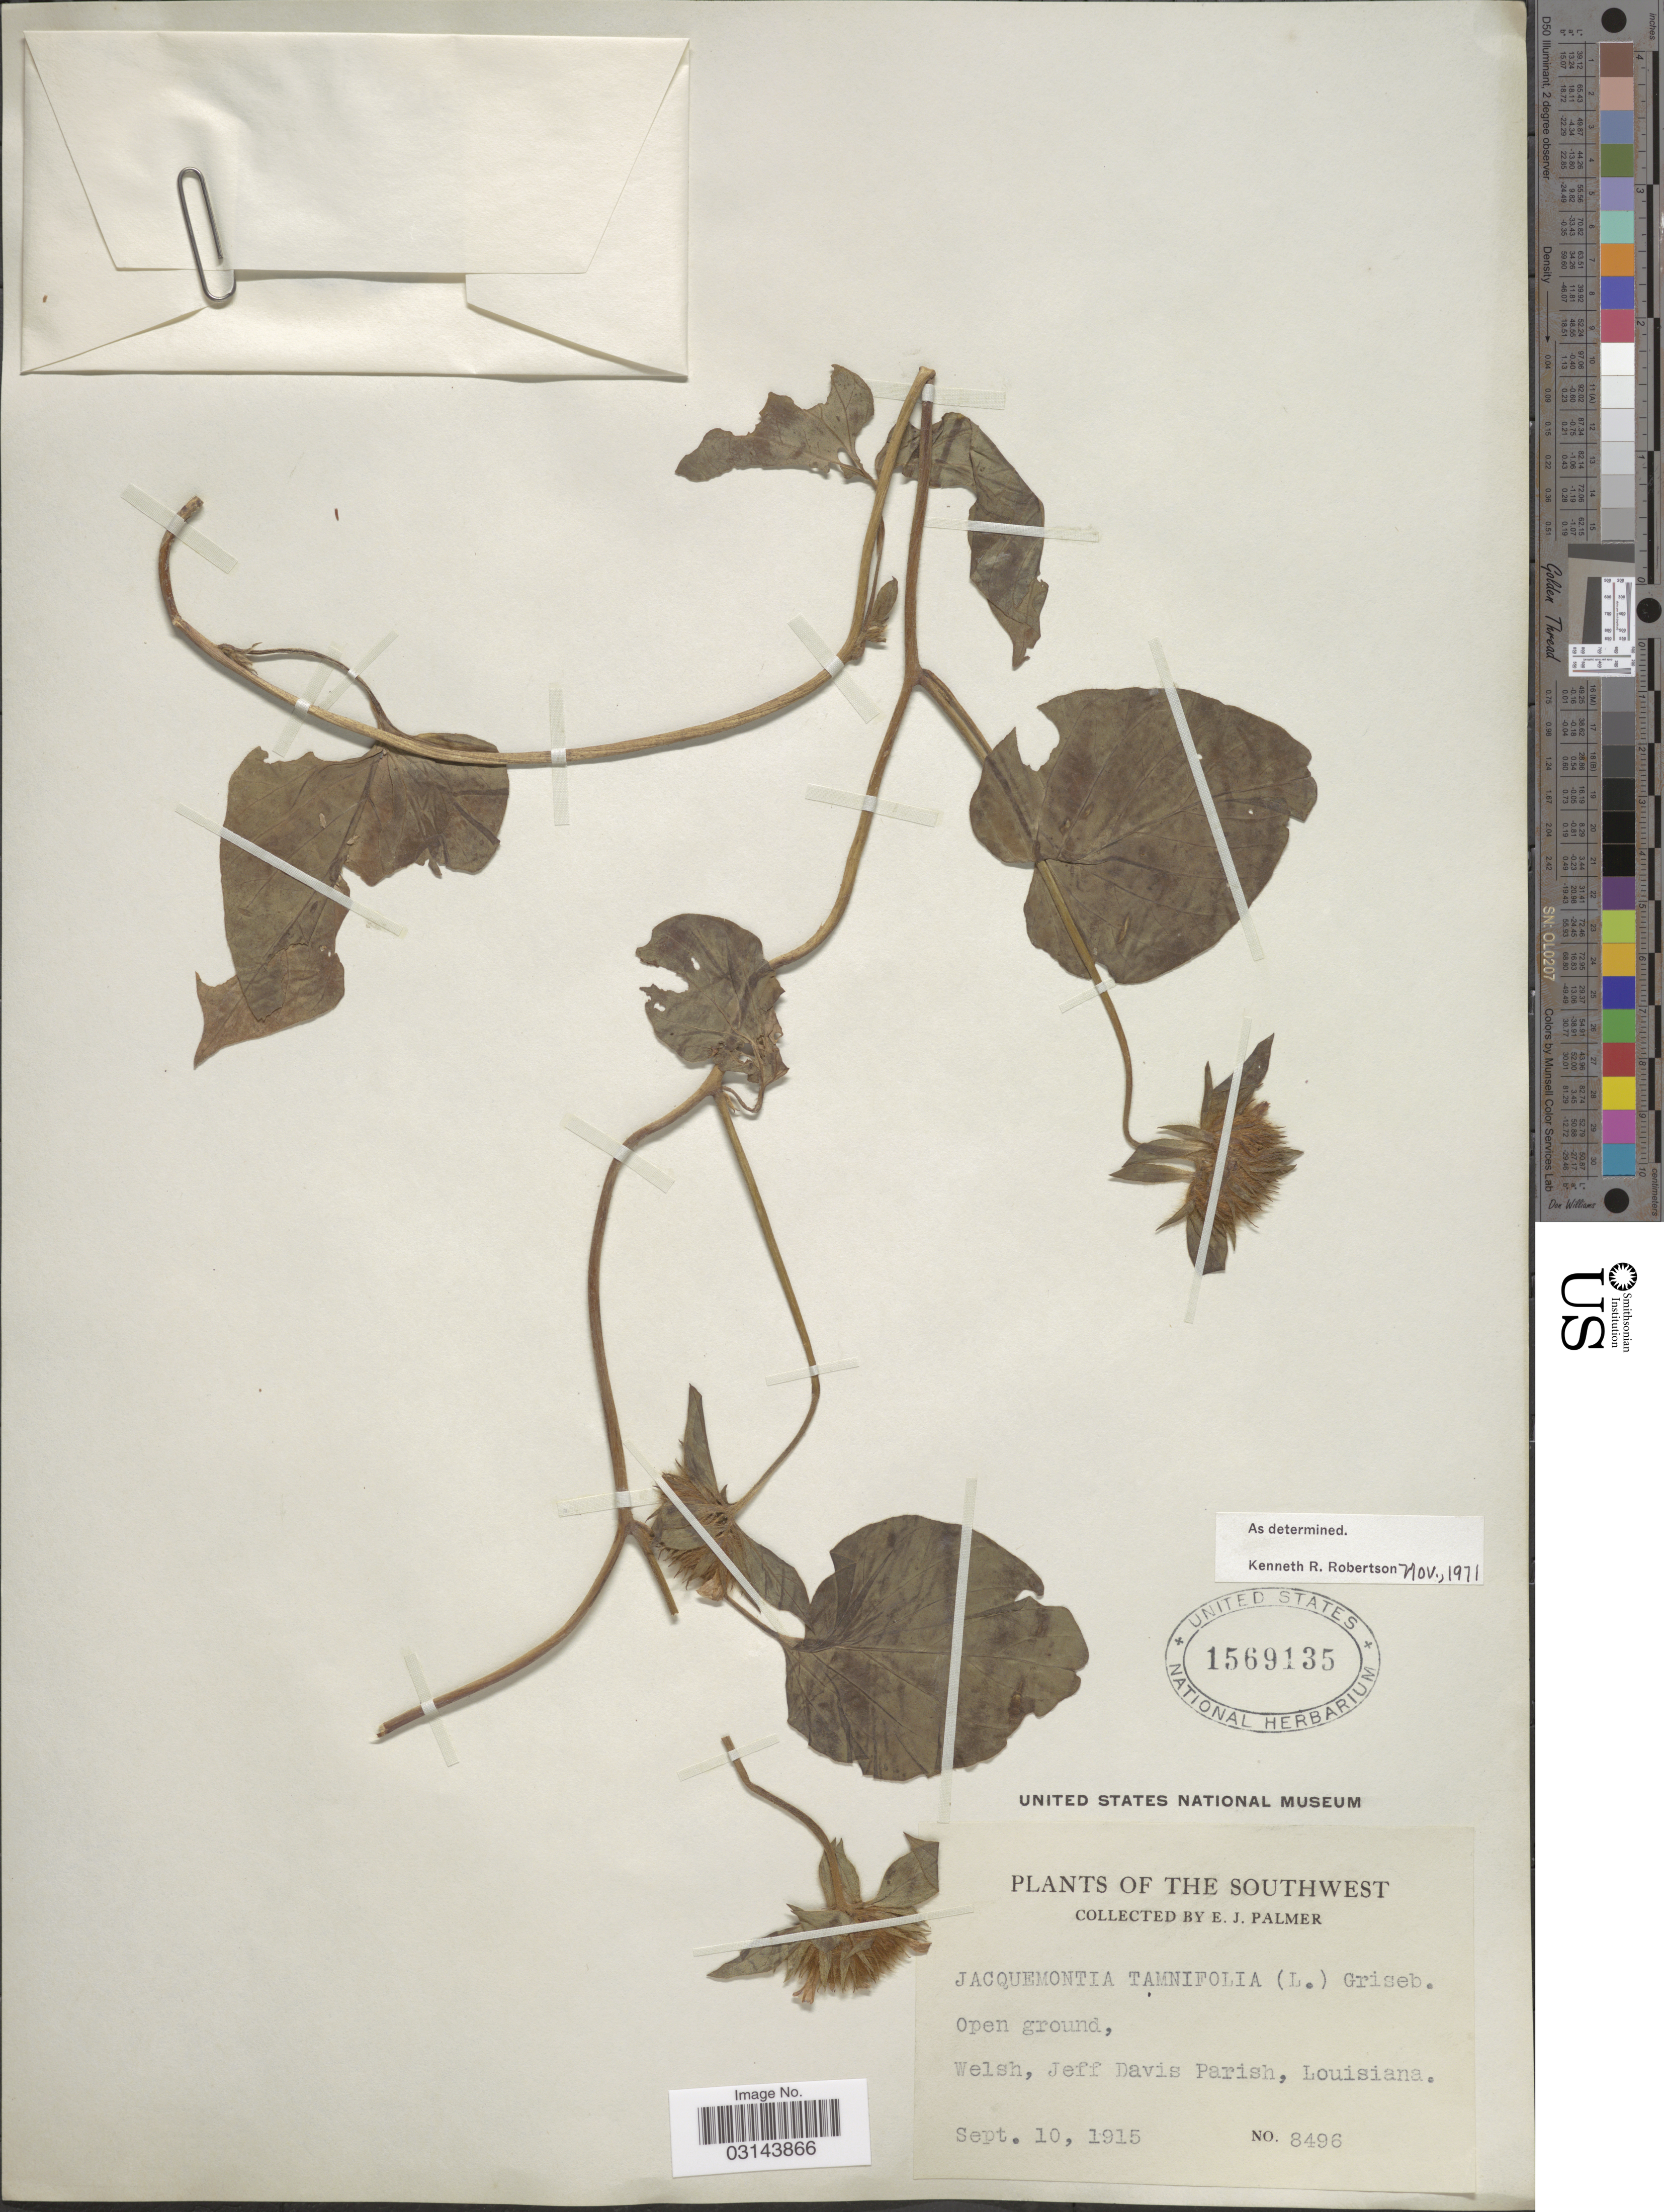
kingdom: Plantae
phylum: Tracheophyta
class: Magnoliopsida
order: Solanales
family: Convolvulaceae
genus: Jacquemontia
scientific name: Jacquemontia tamnifolia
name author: (L.) Griseb.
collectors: E. J. Palmer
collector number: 8496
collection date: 1915-09-10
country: United States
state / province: Louisiana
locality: The Southwest. Welsh, Jeff Davis Parish.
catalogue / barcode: US 1569135